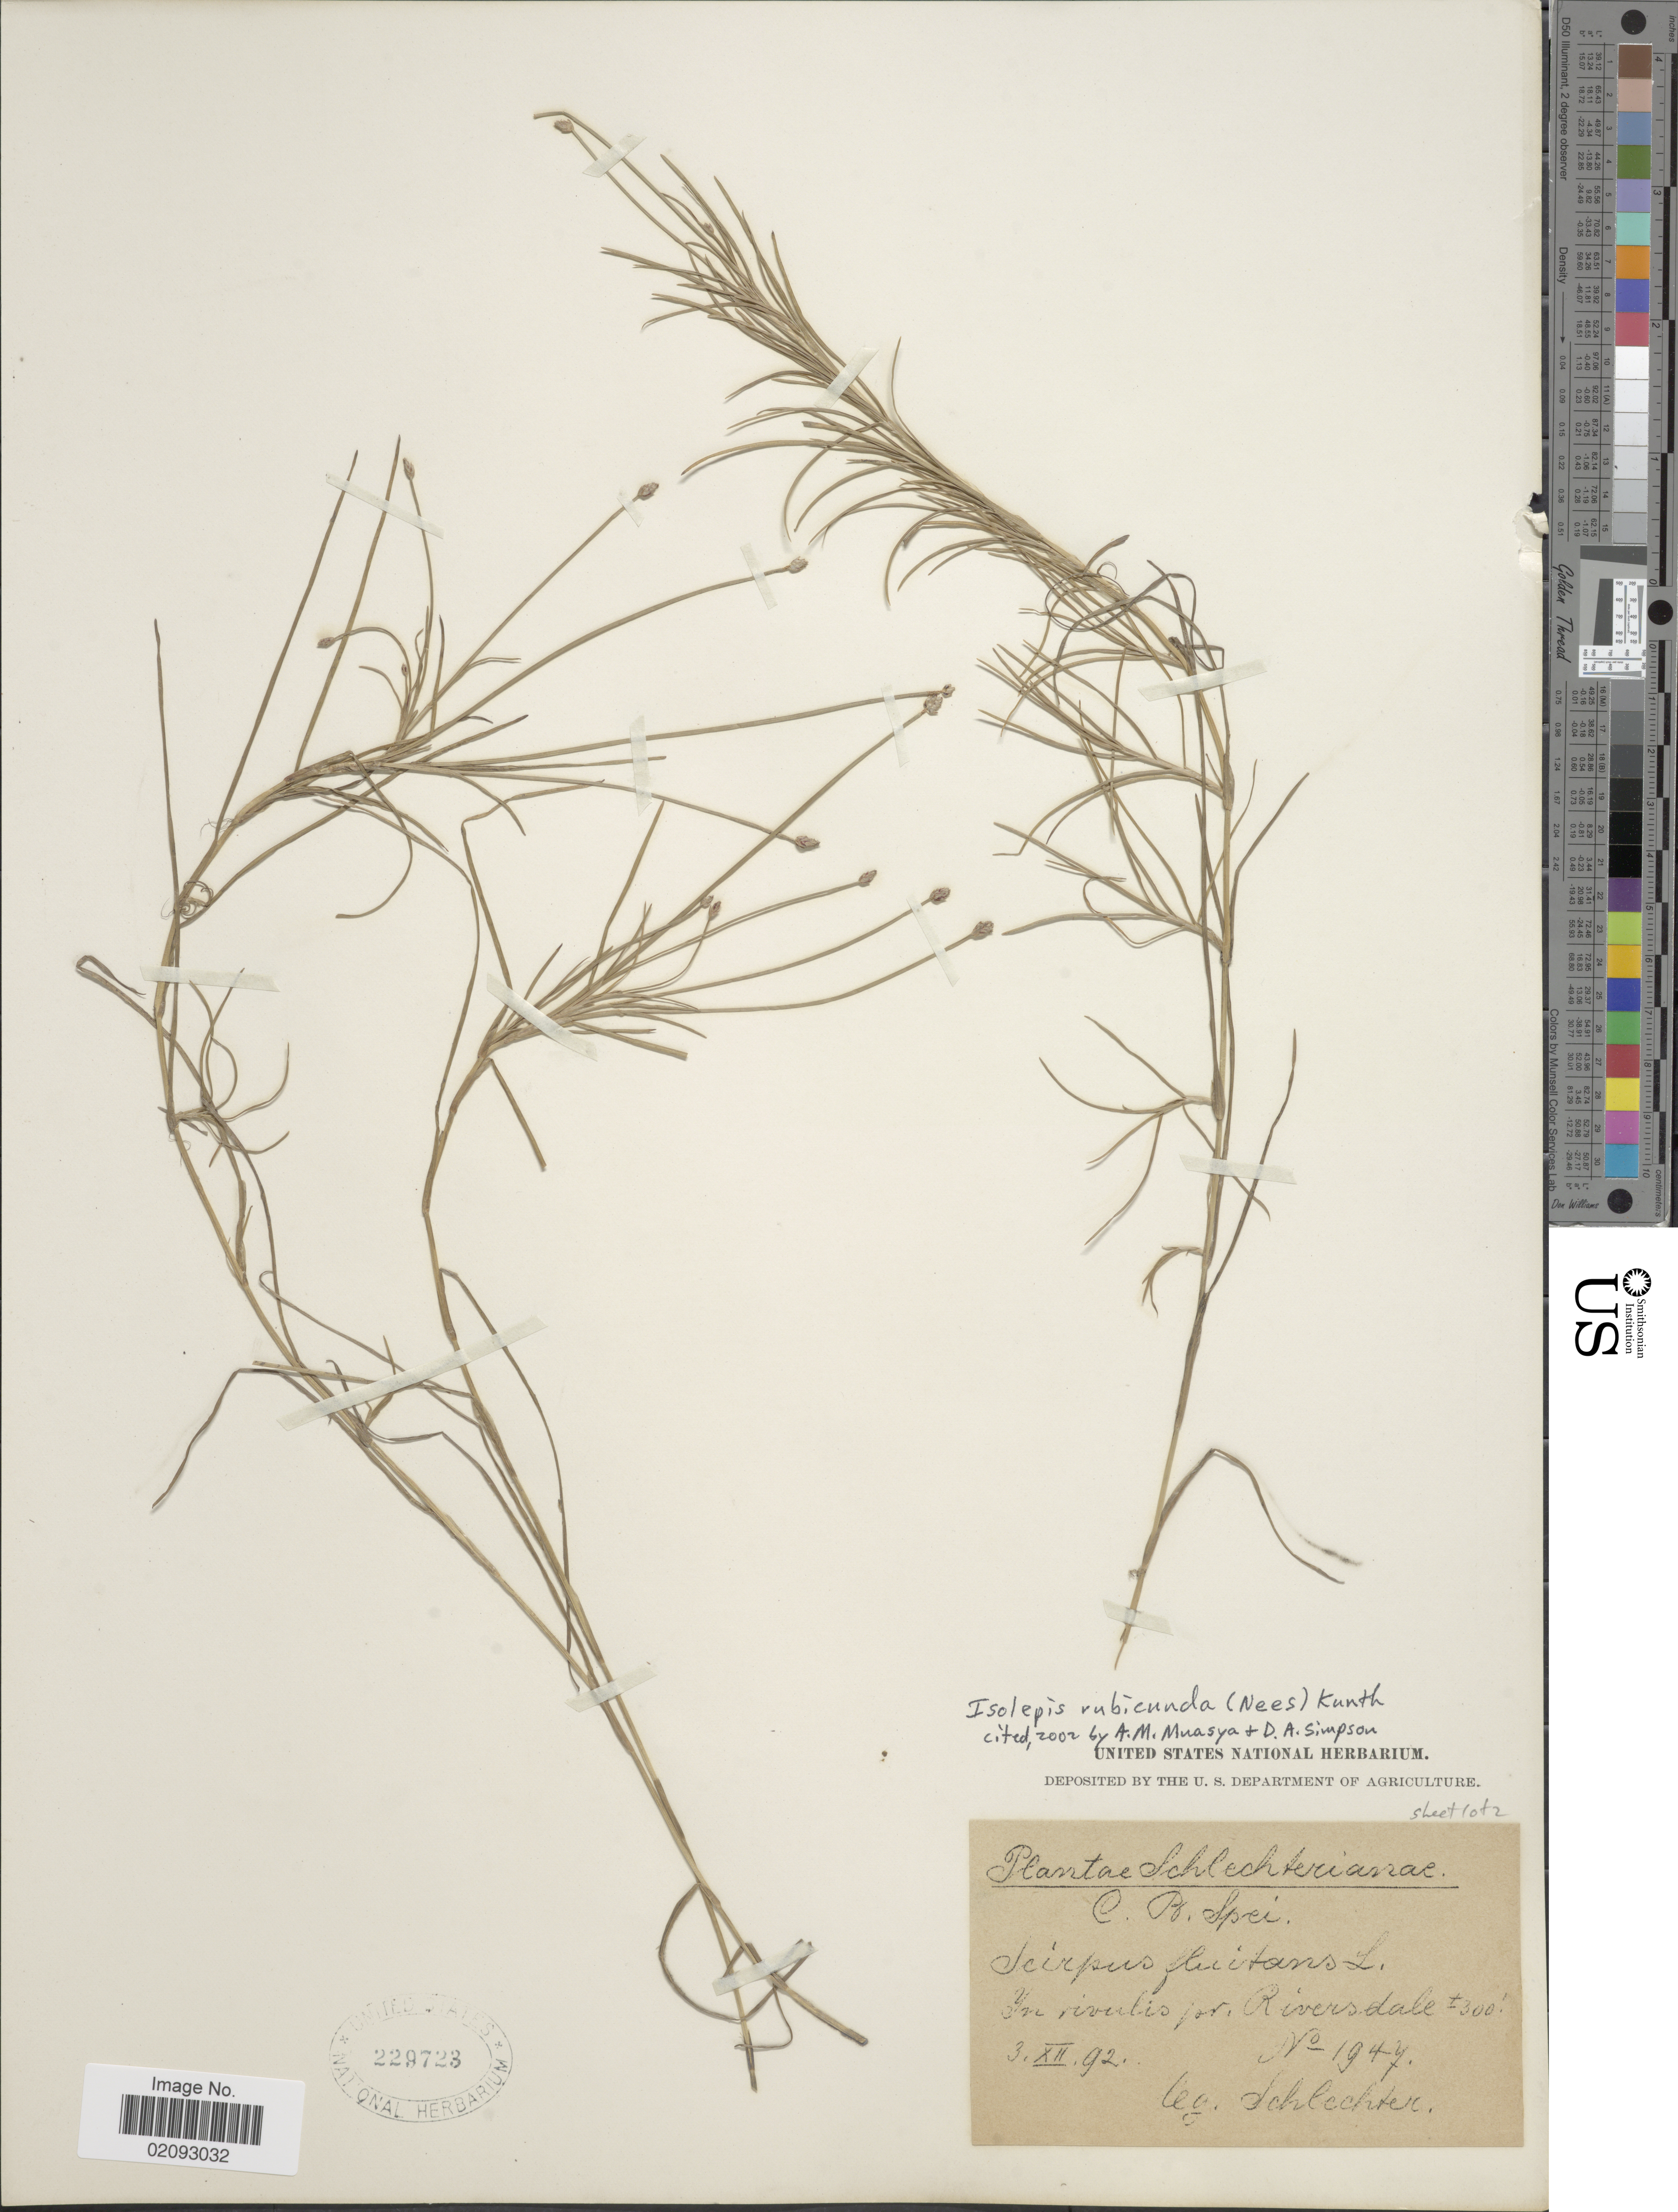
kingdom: Plantae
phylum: Tracheophyta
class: Liliopsida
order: Poales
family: Cyperaceae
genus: Isolepis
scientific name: Isolepis rubicunda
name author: Kunth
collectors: Schlechter, --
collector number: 1947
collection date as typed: Transcribed d/m/y: 3/12/92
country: South Africa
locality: In rivulis pr Riversdale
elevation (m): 91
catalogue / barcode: US 229723